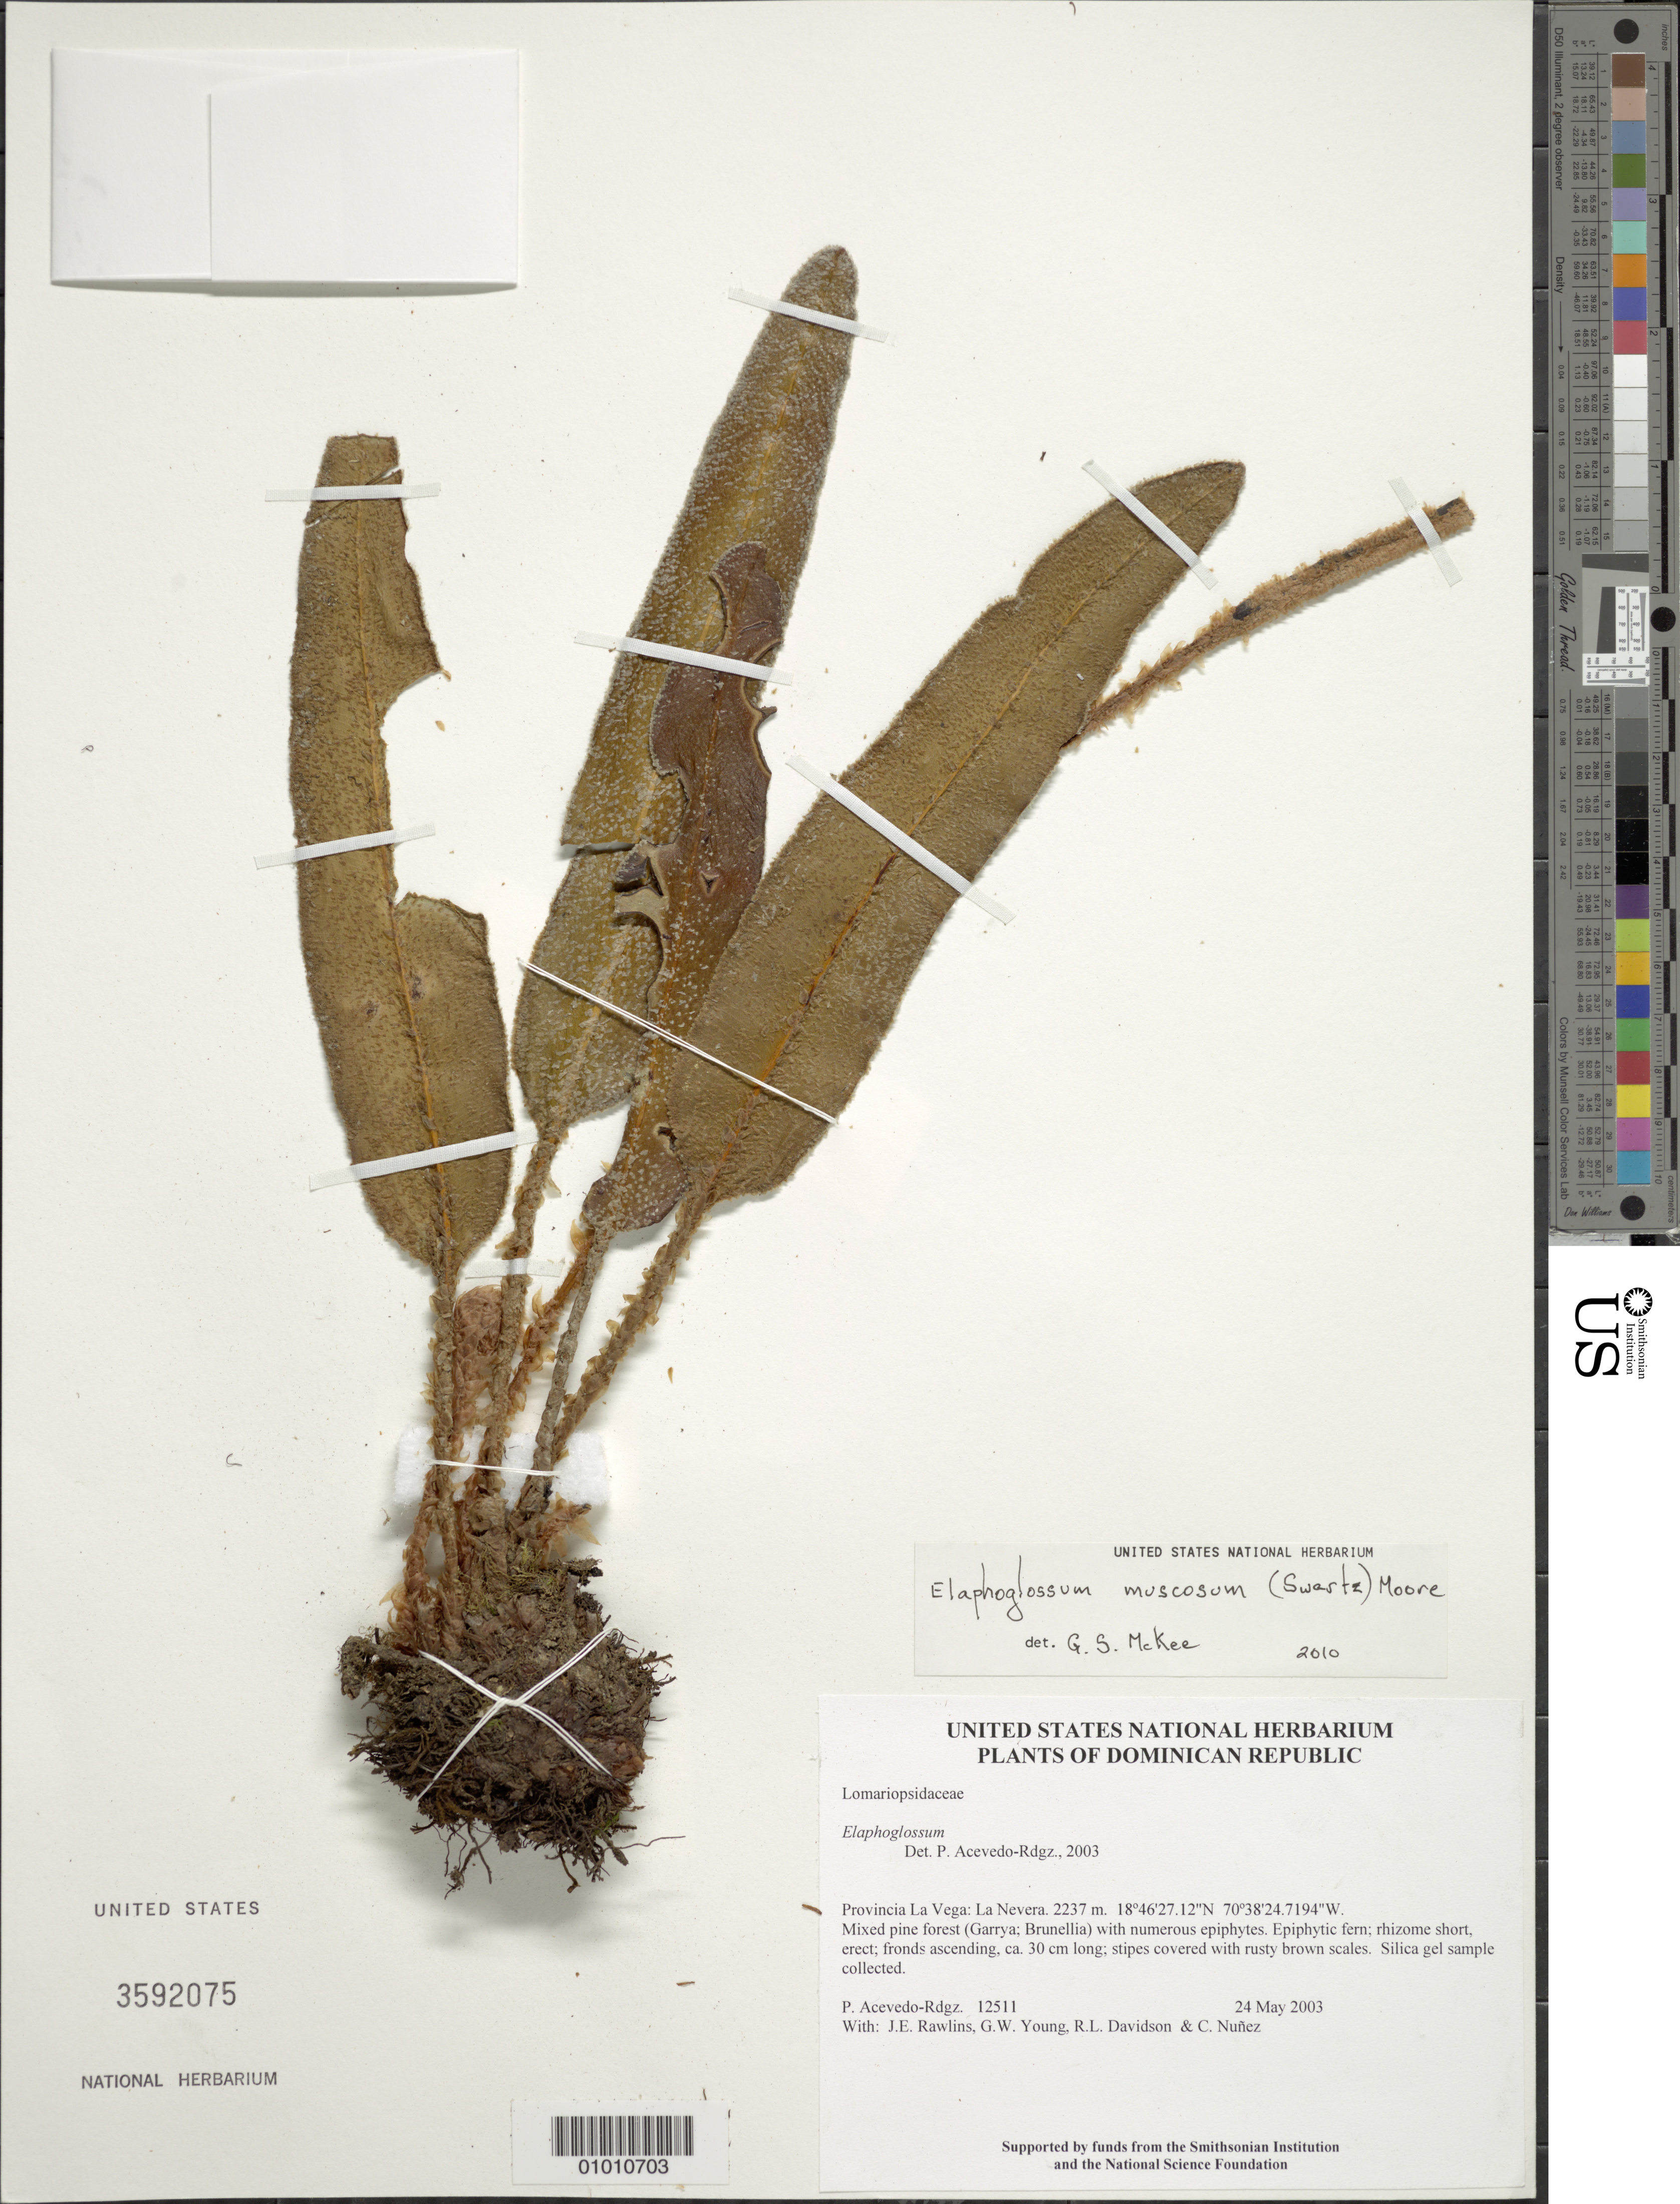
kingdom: Plantae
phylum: Tracheophyta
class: Polypodiopsida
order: Polypodiales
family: Dryopteridaceae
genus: Elaphoglossum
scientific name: Elaphoglossum muscosum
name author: (Sw.) T. Moore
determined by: McKee, G. S., (US), NMNH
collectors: P. Acevedo-Rodr., J. Rawlins, G. Young, R. Davidson & C. Nunez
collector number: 12511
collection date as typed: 24 May 2003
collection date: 2003-05-24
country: Dominican Republic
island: Hispaniola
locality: Provincia La Vega: La Nevera.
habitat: Mixed pine forest (Garrya; Brunellia) with numerous epiphytes.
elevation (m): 2237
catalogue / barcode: US 3592075